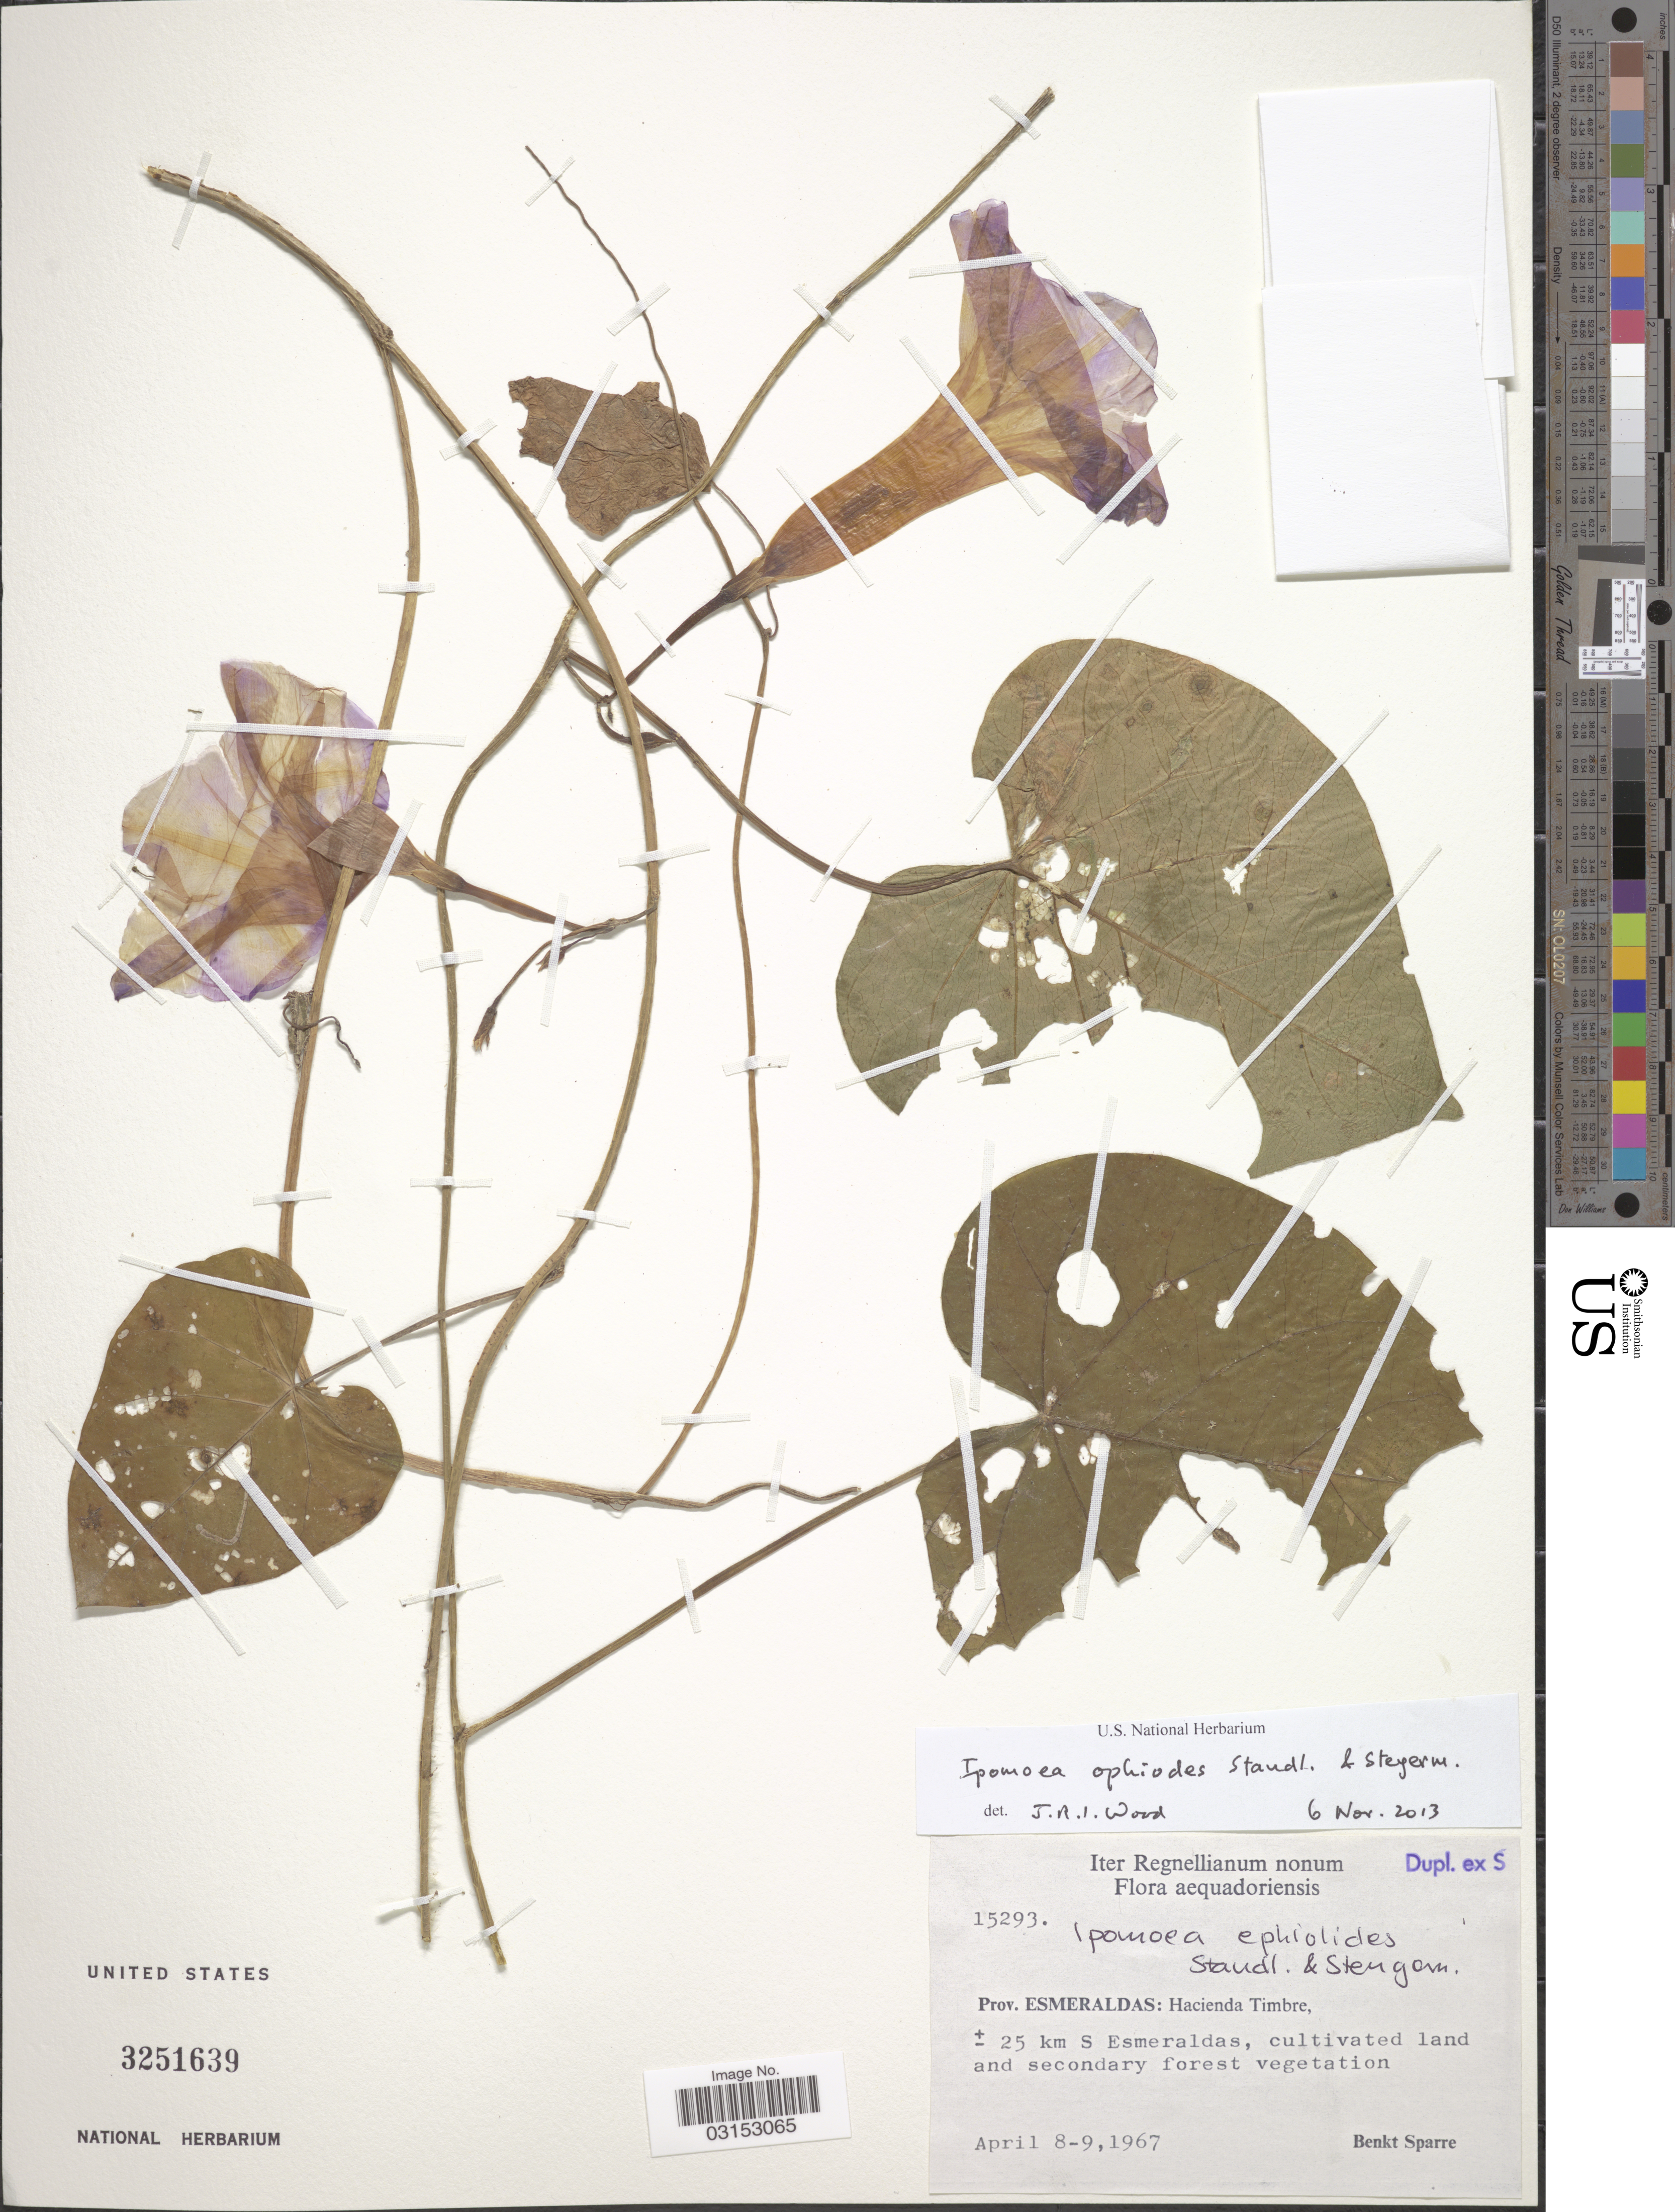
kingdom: Plantae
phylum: Tracheophyta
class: Magnoliopsida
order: Solanales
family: Convolvulaceae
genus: Ipomoea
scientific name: Ipomoea ophiodes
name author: Standl. & Steyerm.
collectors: B. Sparre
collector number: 15293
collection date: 1967-04-08/1967-04-09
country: Ecuador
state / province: Esmeraldas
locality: Aequadoriensis, Hacienda Timbre, ± 25 km S Esmeraldas.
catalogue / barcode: US 3251639